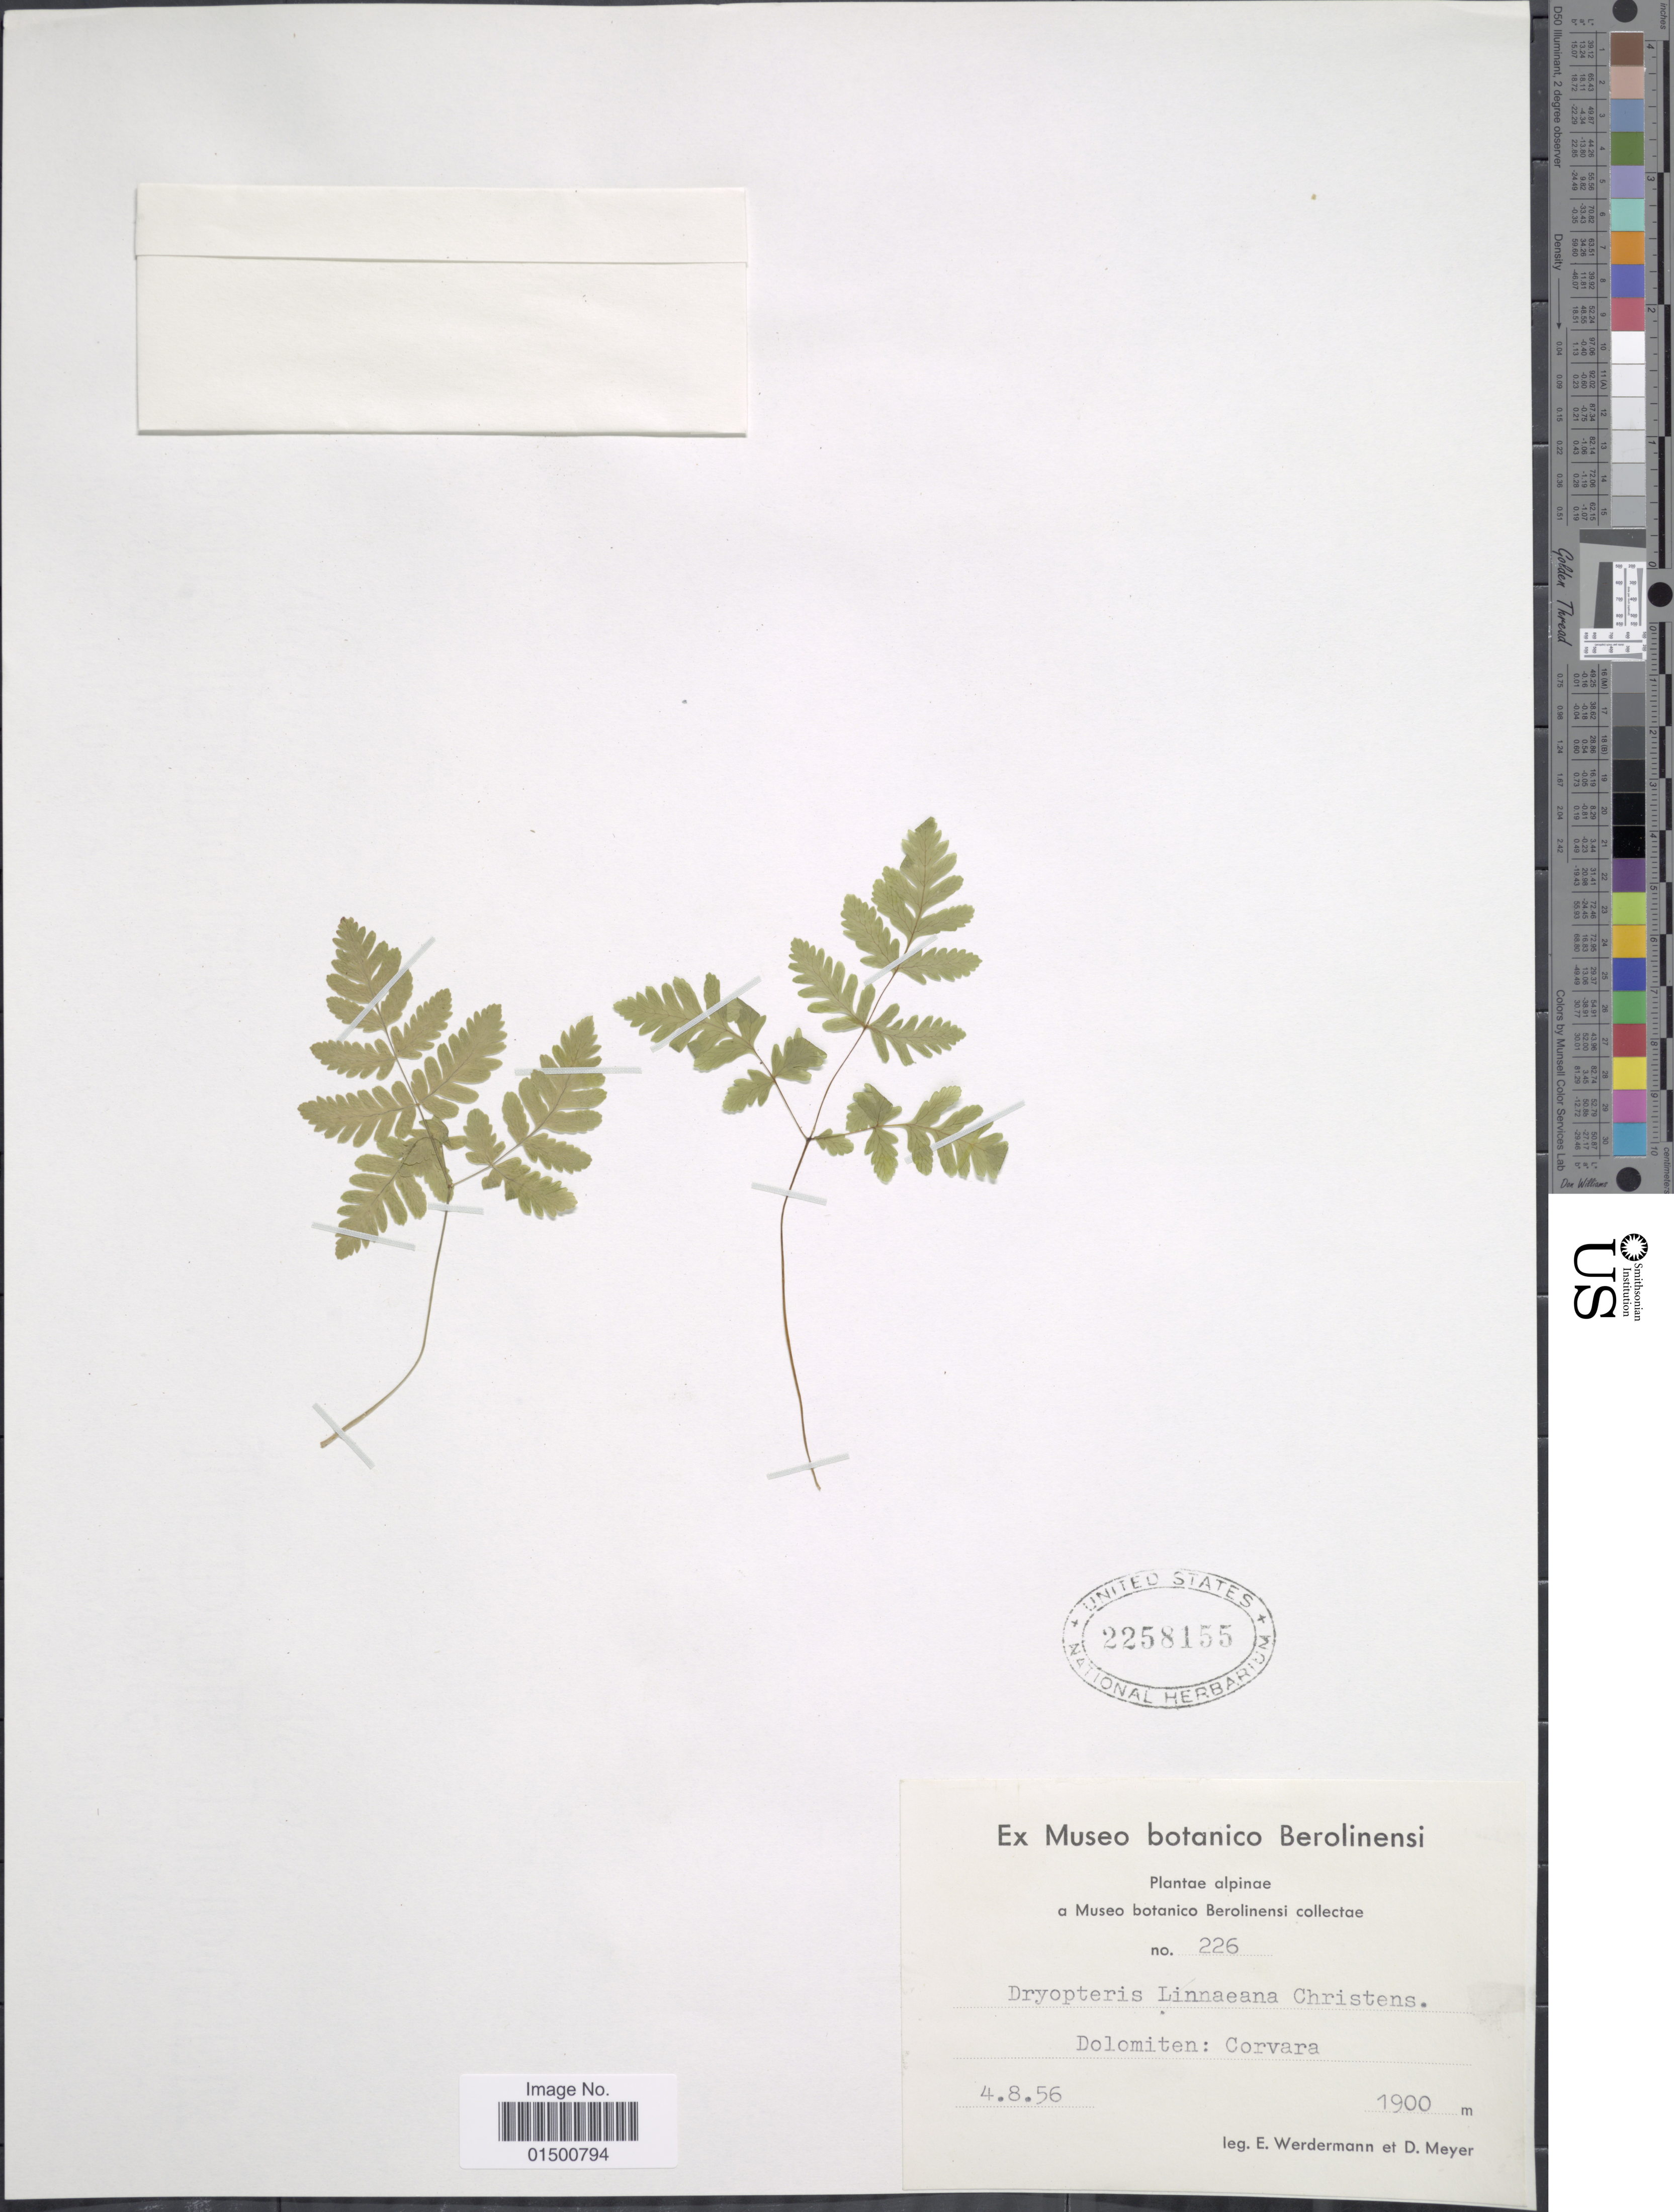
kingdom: Plantae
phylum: Tracheophyta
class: Polypodiopsida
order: Polypodiales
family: Cystopteridaceae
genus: Gymnocarpium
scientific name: Gymnocarpium robertianum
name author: (Hoffm.) Newman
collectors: E. Werdermann & D. Meyer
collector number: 226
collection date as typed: Transcribed d/m/y: 4/8/56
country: Italy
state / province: Trentino-Alto Adige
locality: Corvara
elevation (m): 1900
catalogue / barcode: US 2258155